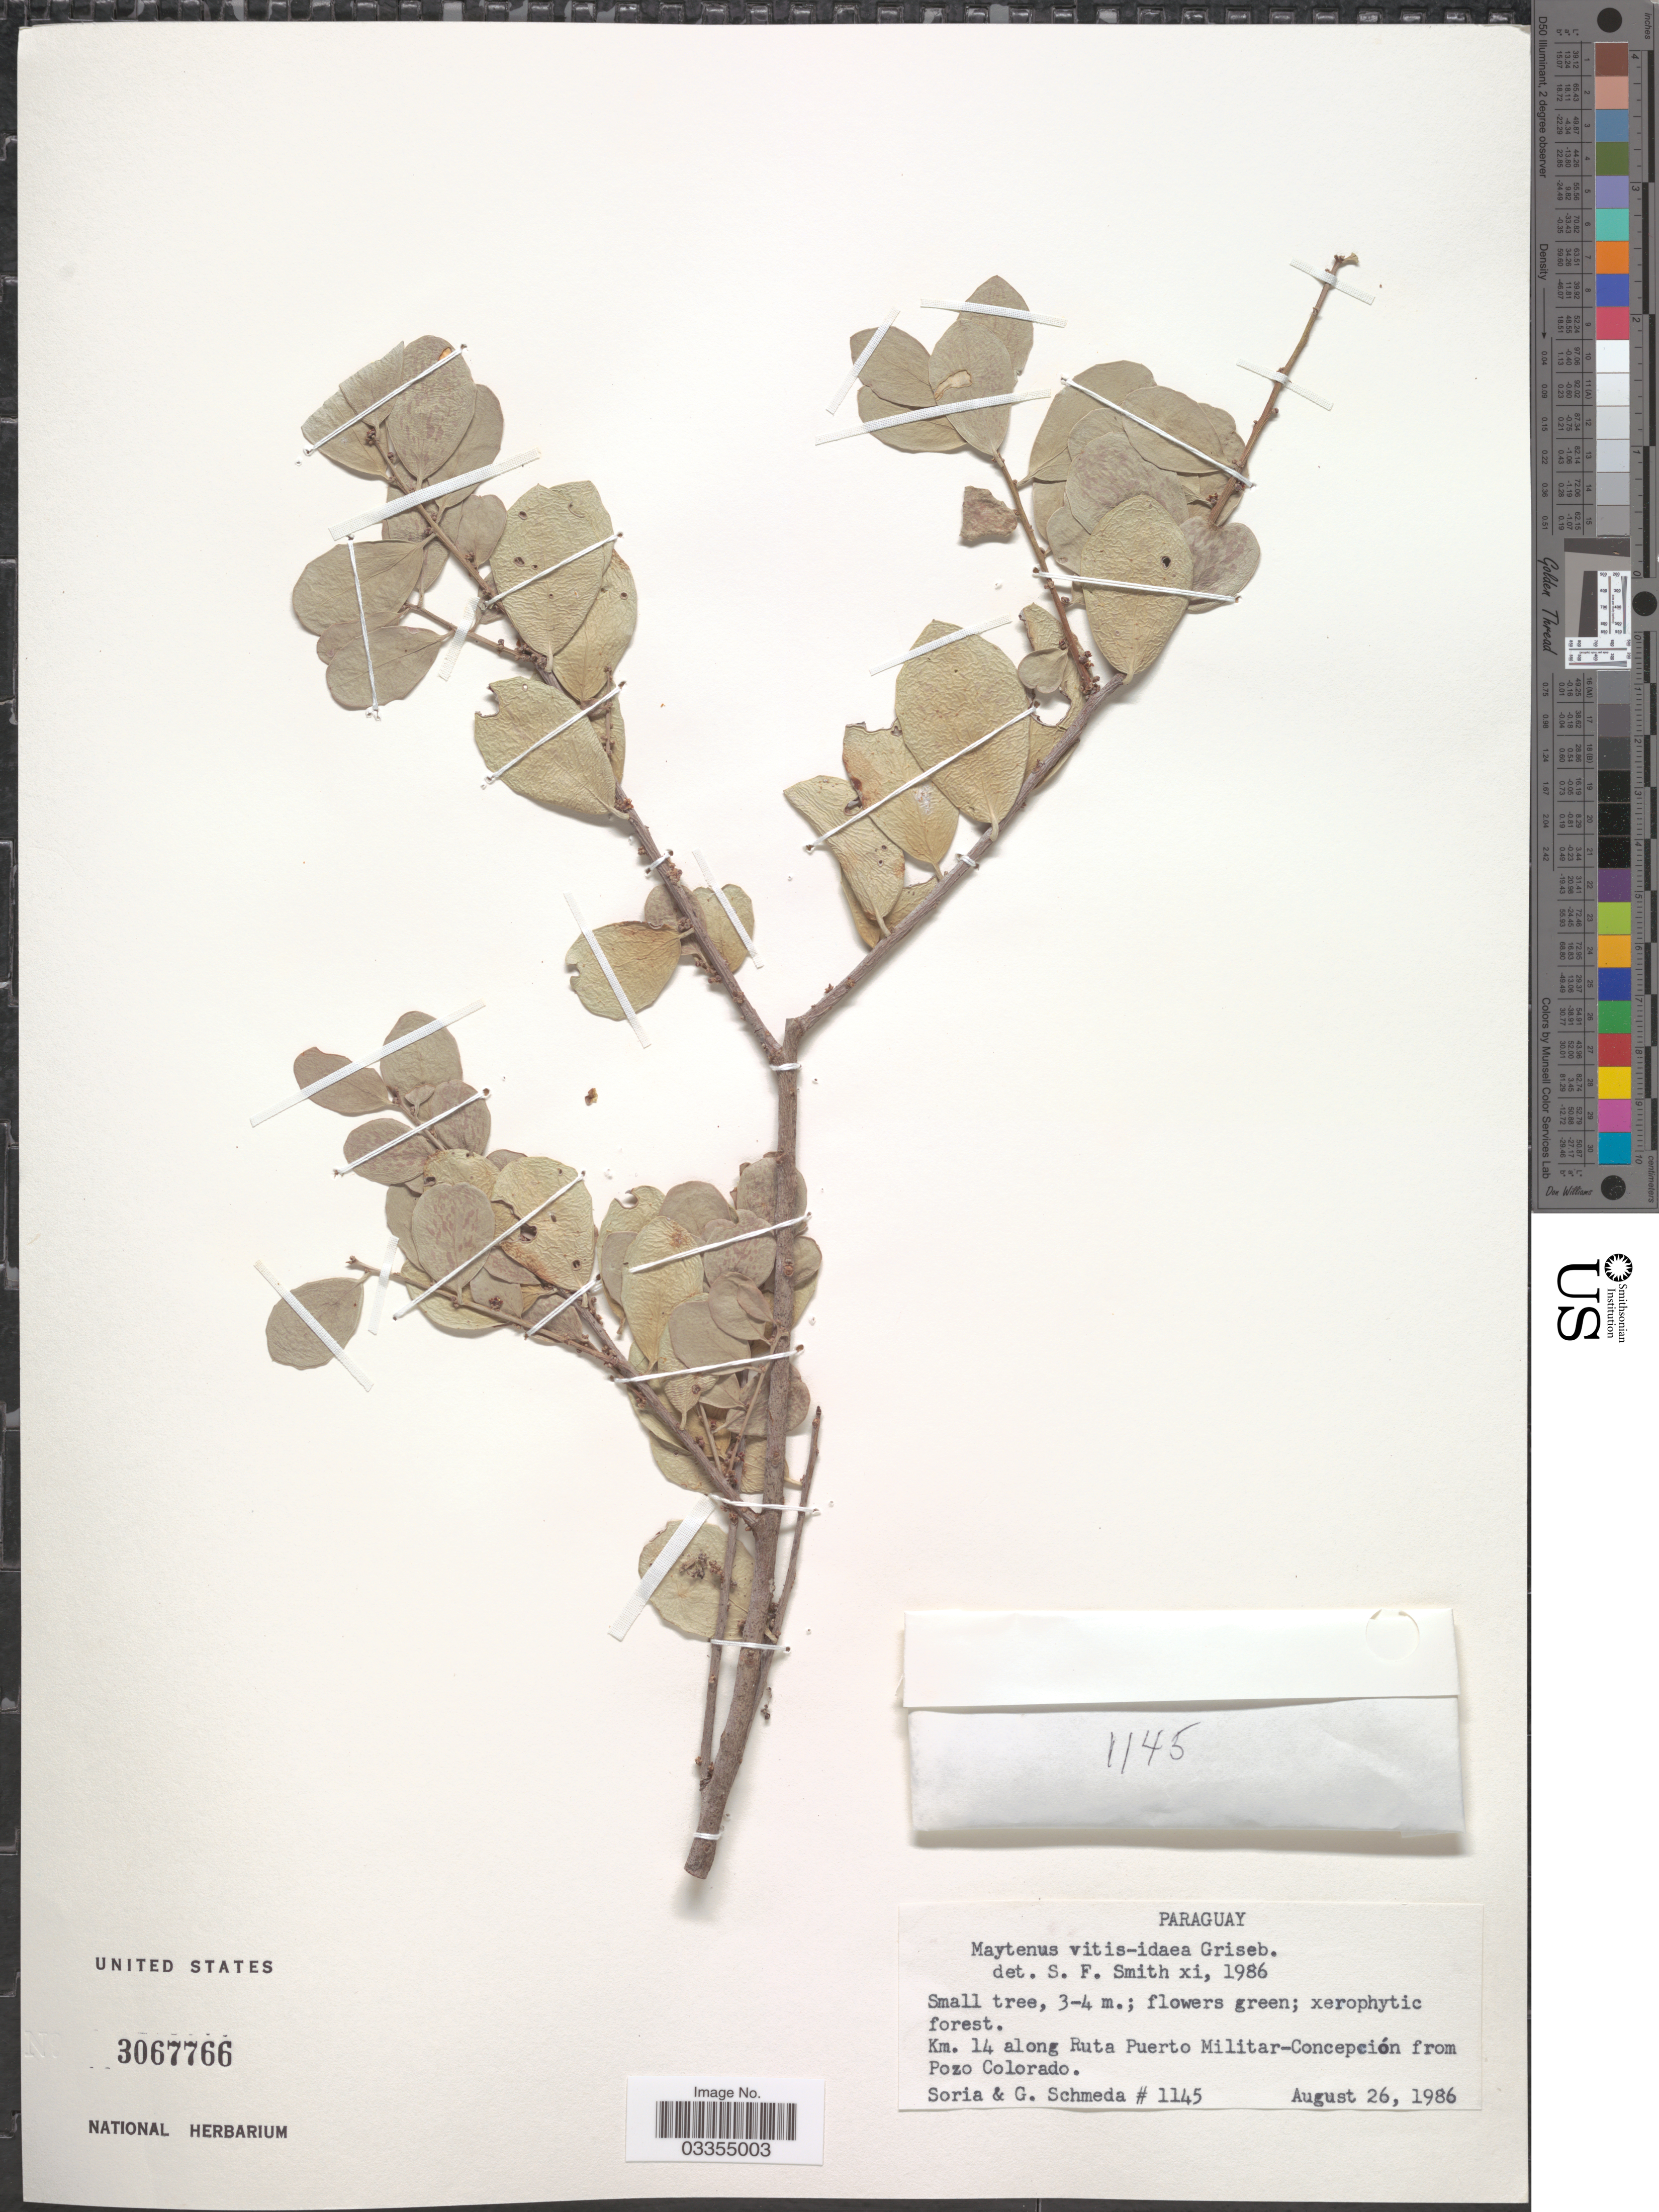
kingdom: Plantae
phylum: Tracheophyta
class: Magnoliopsida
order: Celastrales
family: Celastraceae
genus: Tricerma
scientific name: Tricerma vitis-idaeum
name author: (Griseb.) Lundell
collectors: S. Schmeda & G. Schmeda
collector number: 1145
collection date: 1986-08-26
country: Paraguay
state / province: Concepcion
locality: Km. 14 along Ruta Puerto Militar-Concepción from Pozo Colorado.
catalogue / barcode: US 3067766